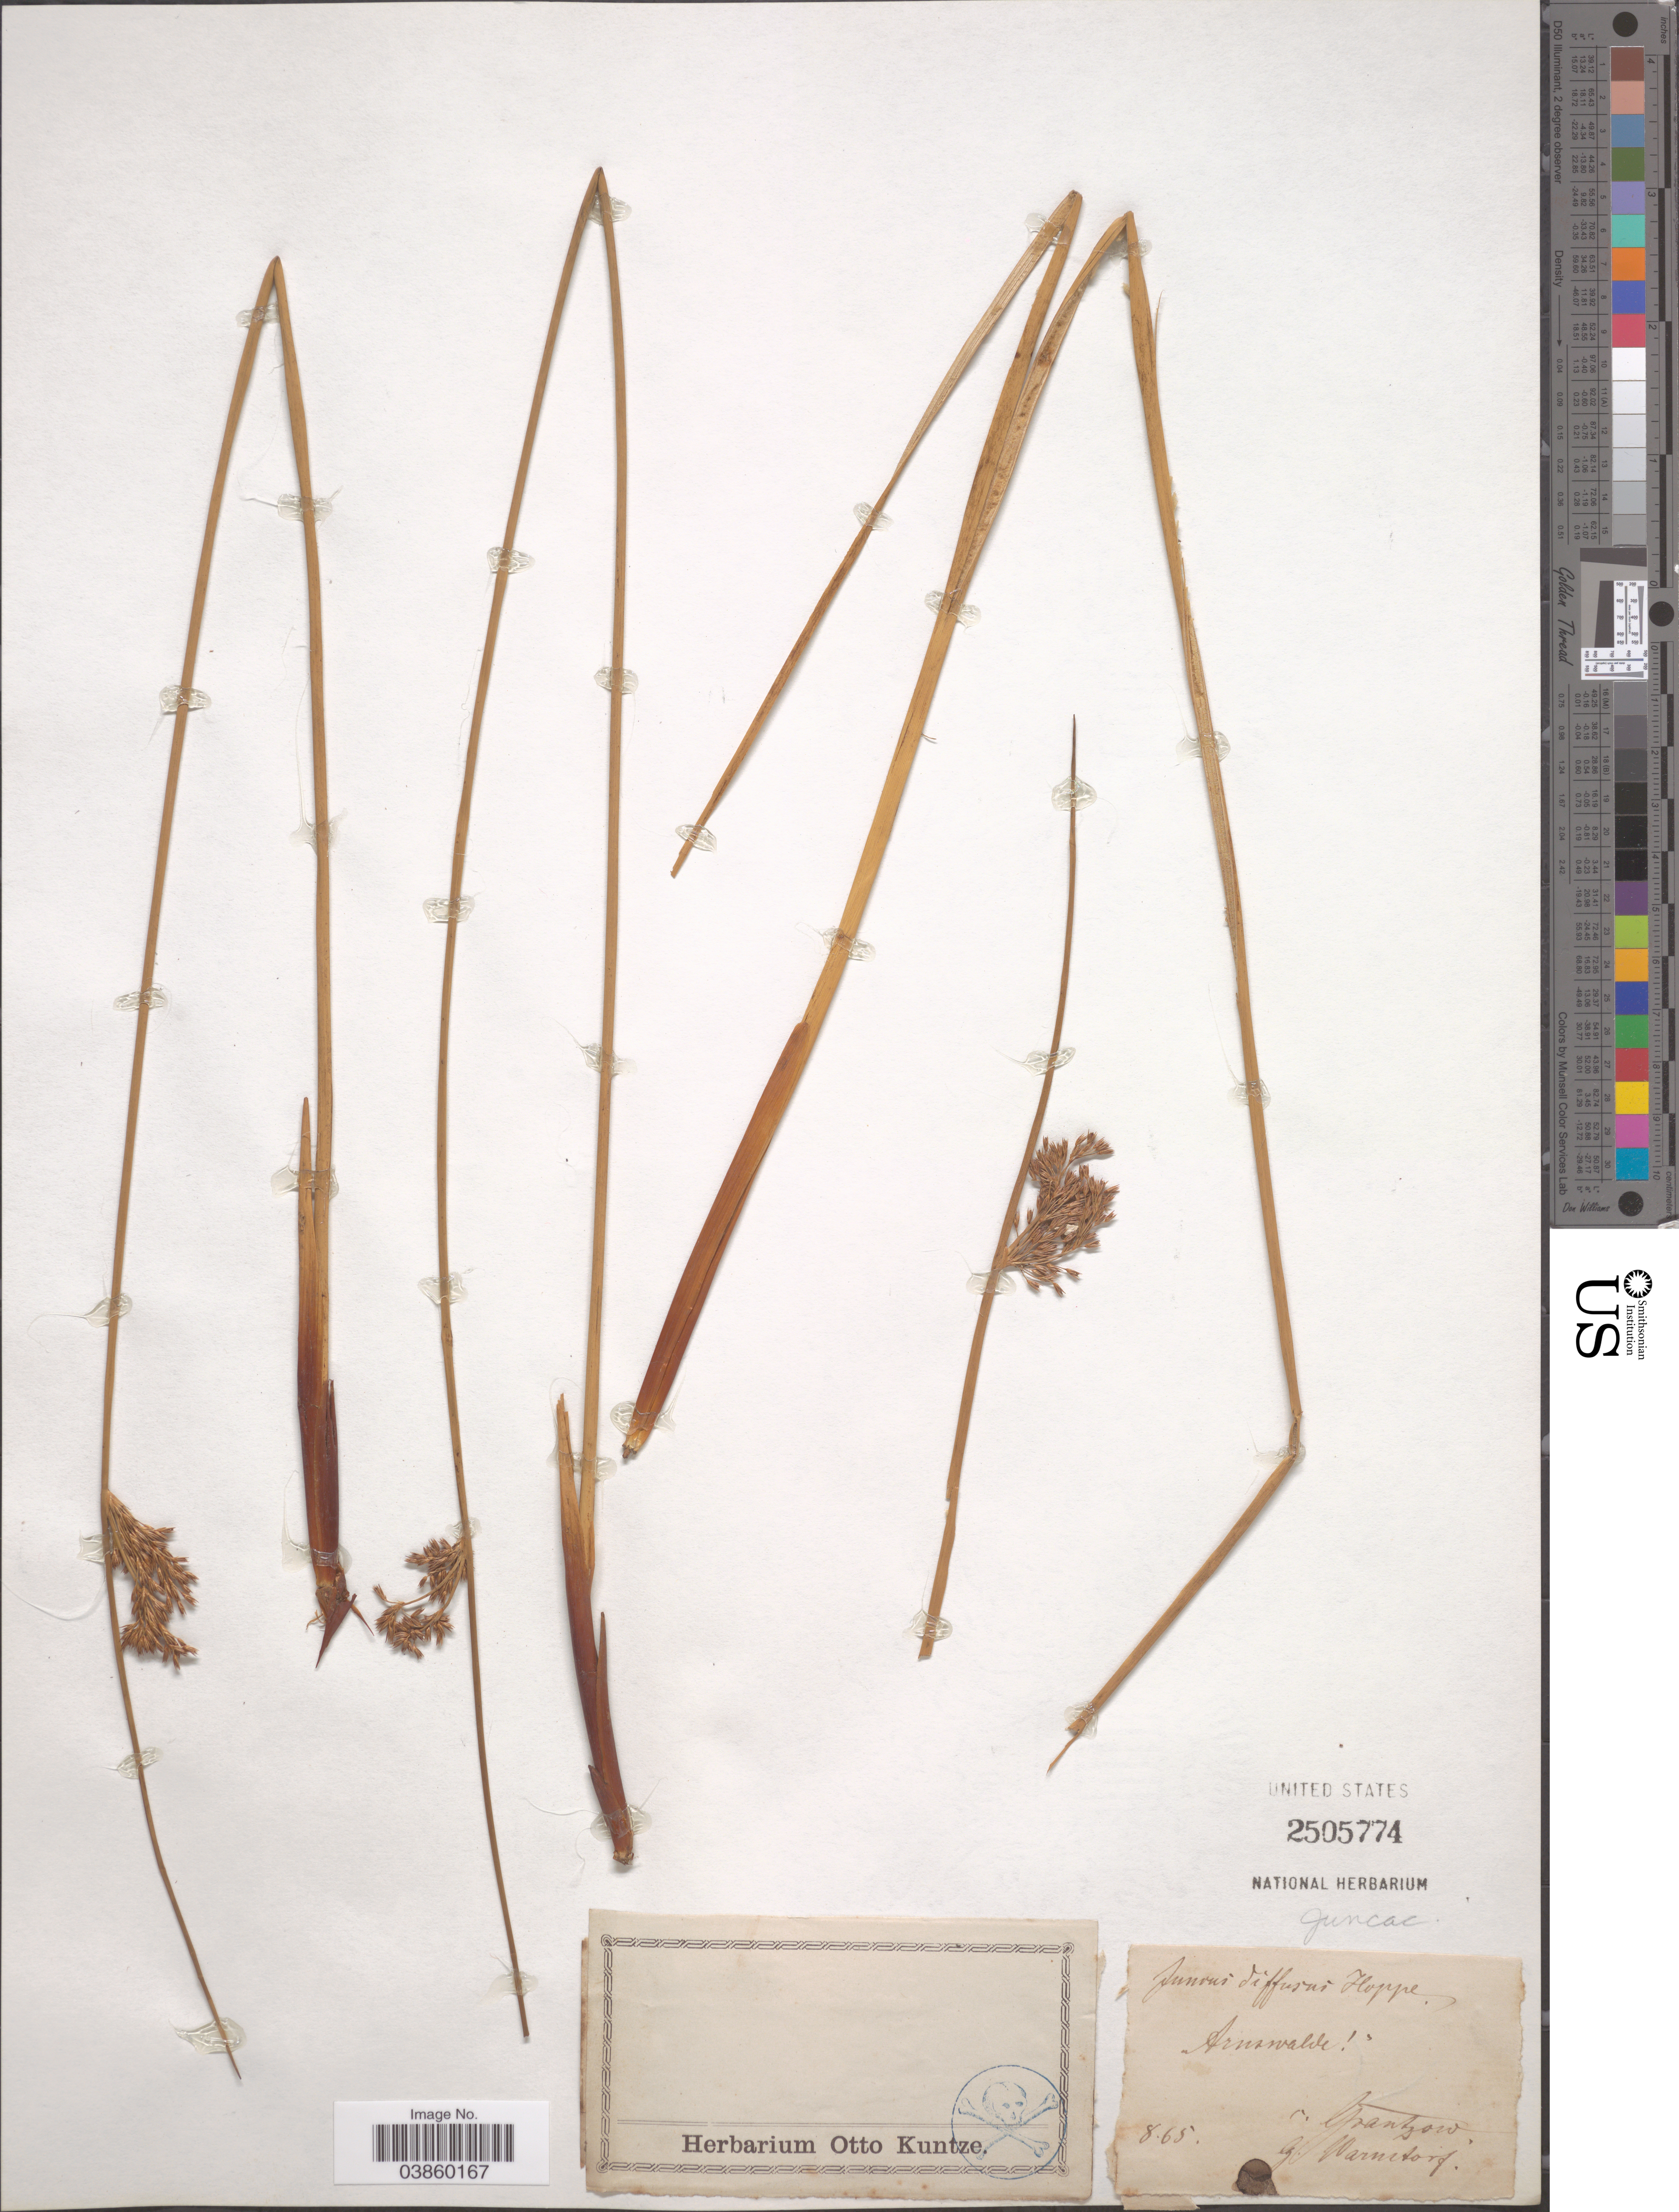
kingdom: Plantae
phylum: Tracheophyta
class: Liliopsida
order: Poales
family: Juncaceae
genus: Juncus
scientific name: Juncus diffusus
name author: Hoppe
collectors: Warnsdorf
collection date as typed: Transcribed d/m/y: /8/65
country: Poland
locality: Arnswalde.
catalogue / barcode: US 2505774